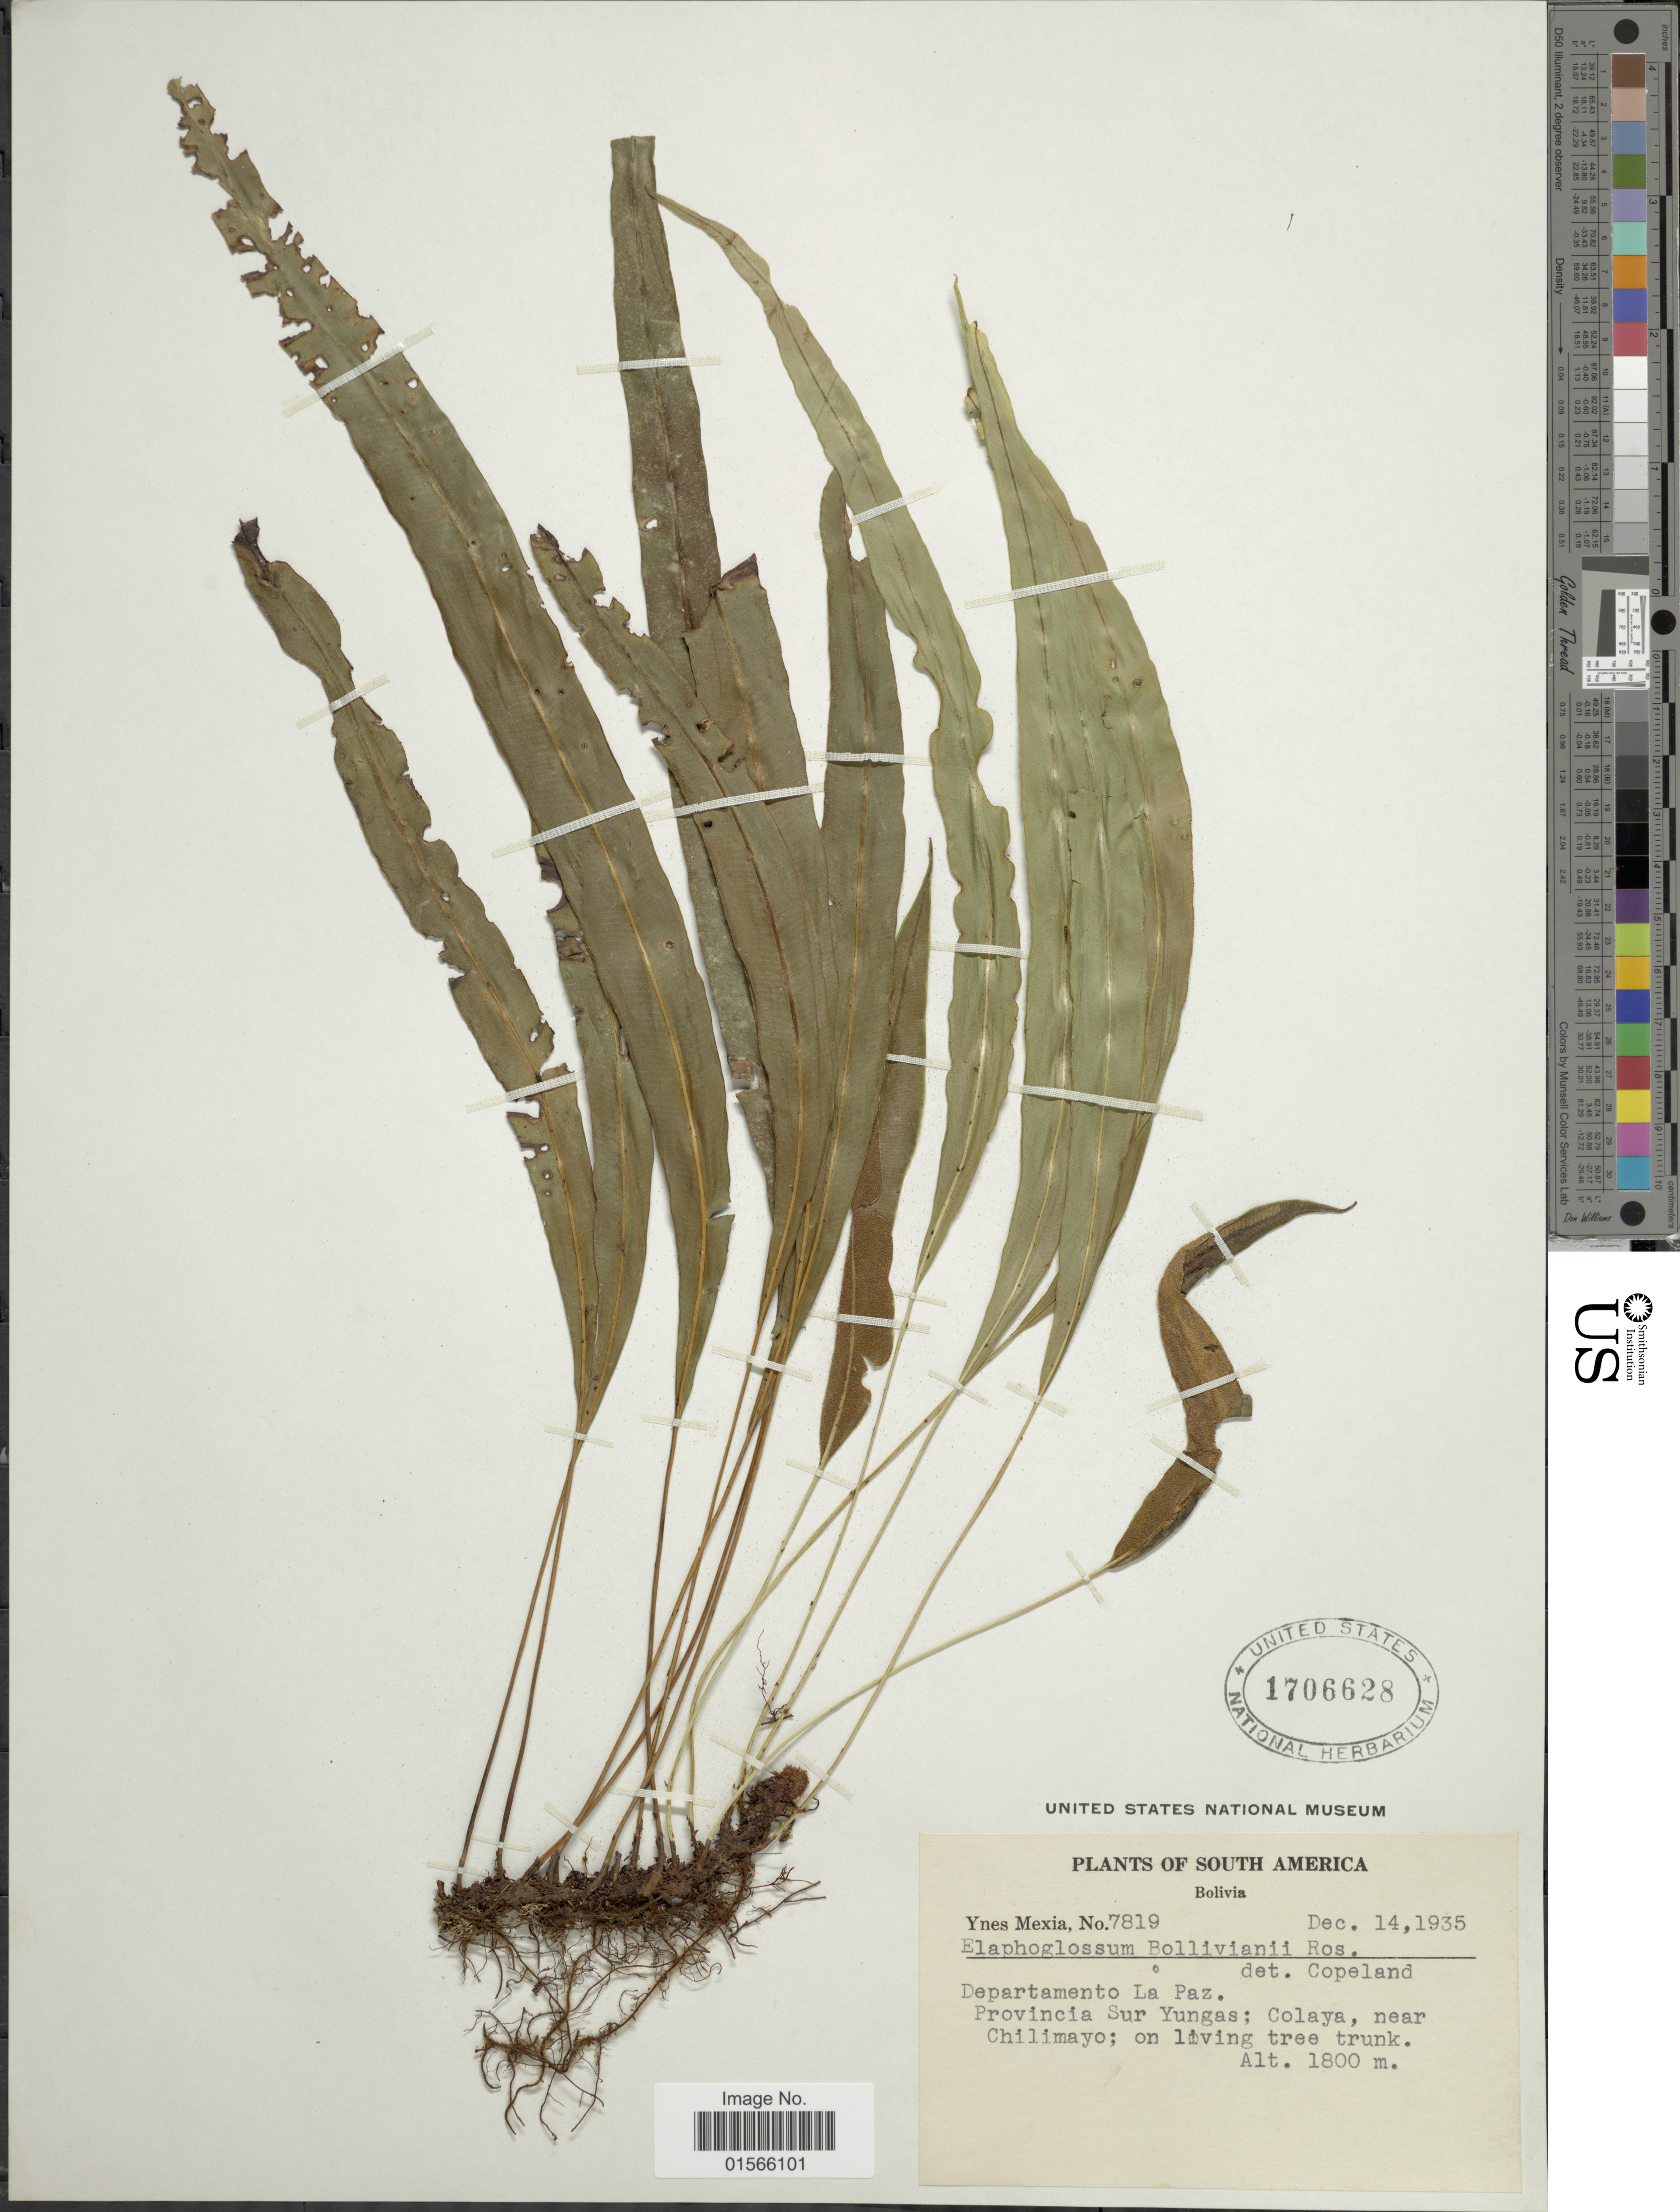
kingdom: Plantae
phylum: Tracheophyta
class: Polypodiopsida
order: Polypodiales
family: Dryopteridaceae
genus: Elaphoglossum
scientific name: Elaphoglossum balliviani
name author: Rosenst.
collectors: Y. Mexia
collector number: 7819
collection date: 1935-12-14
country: Bolivia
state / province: La Paz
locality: Departamento La Paz. Provincia Sur Yungas; Colaya, near Chilimayo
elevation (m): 1800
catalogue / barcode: US 1706628